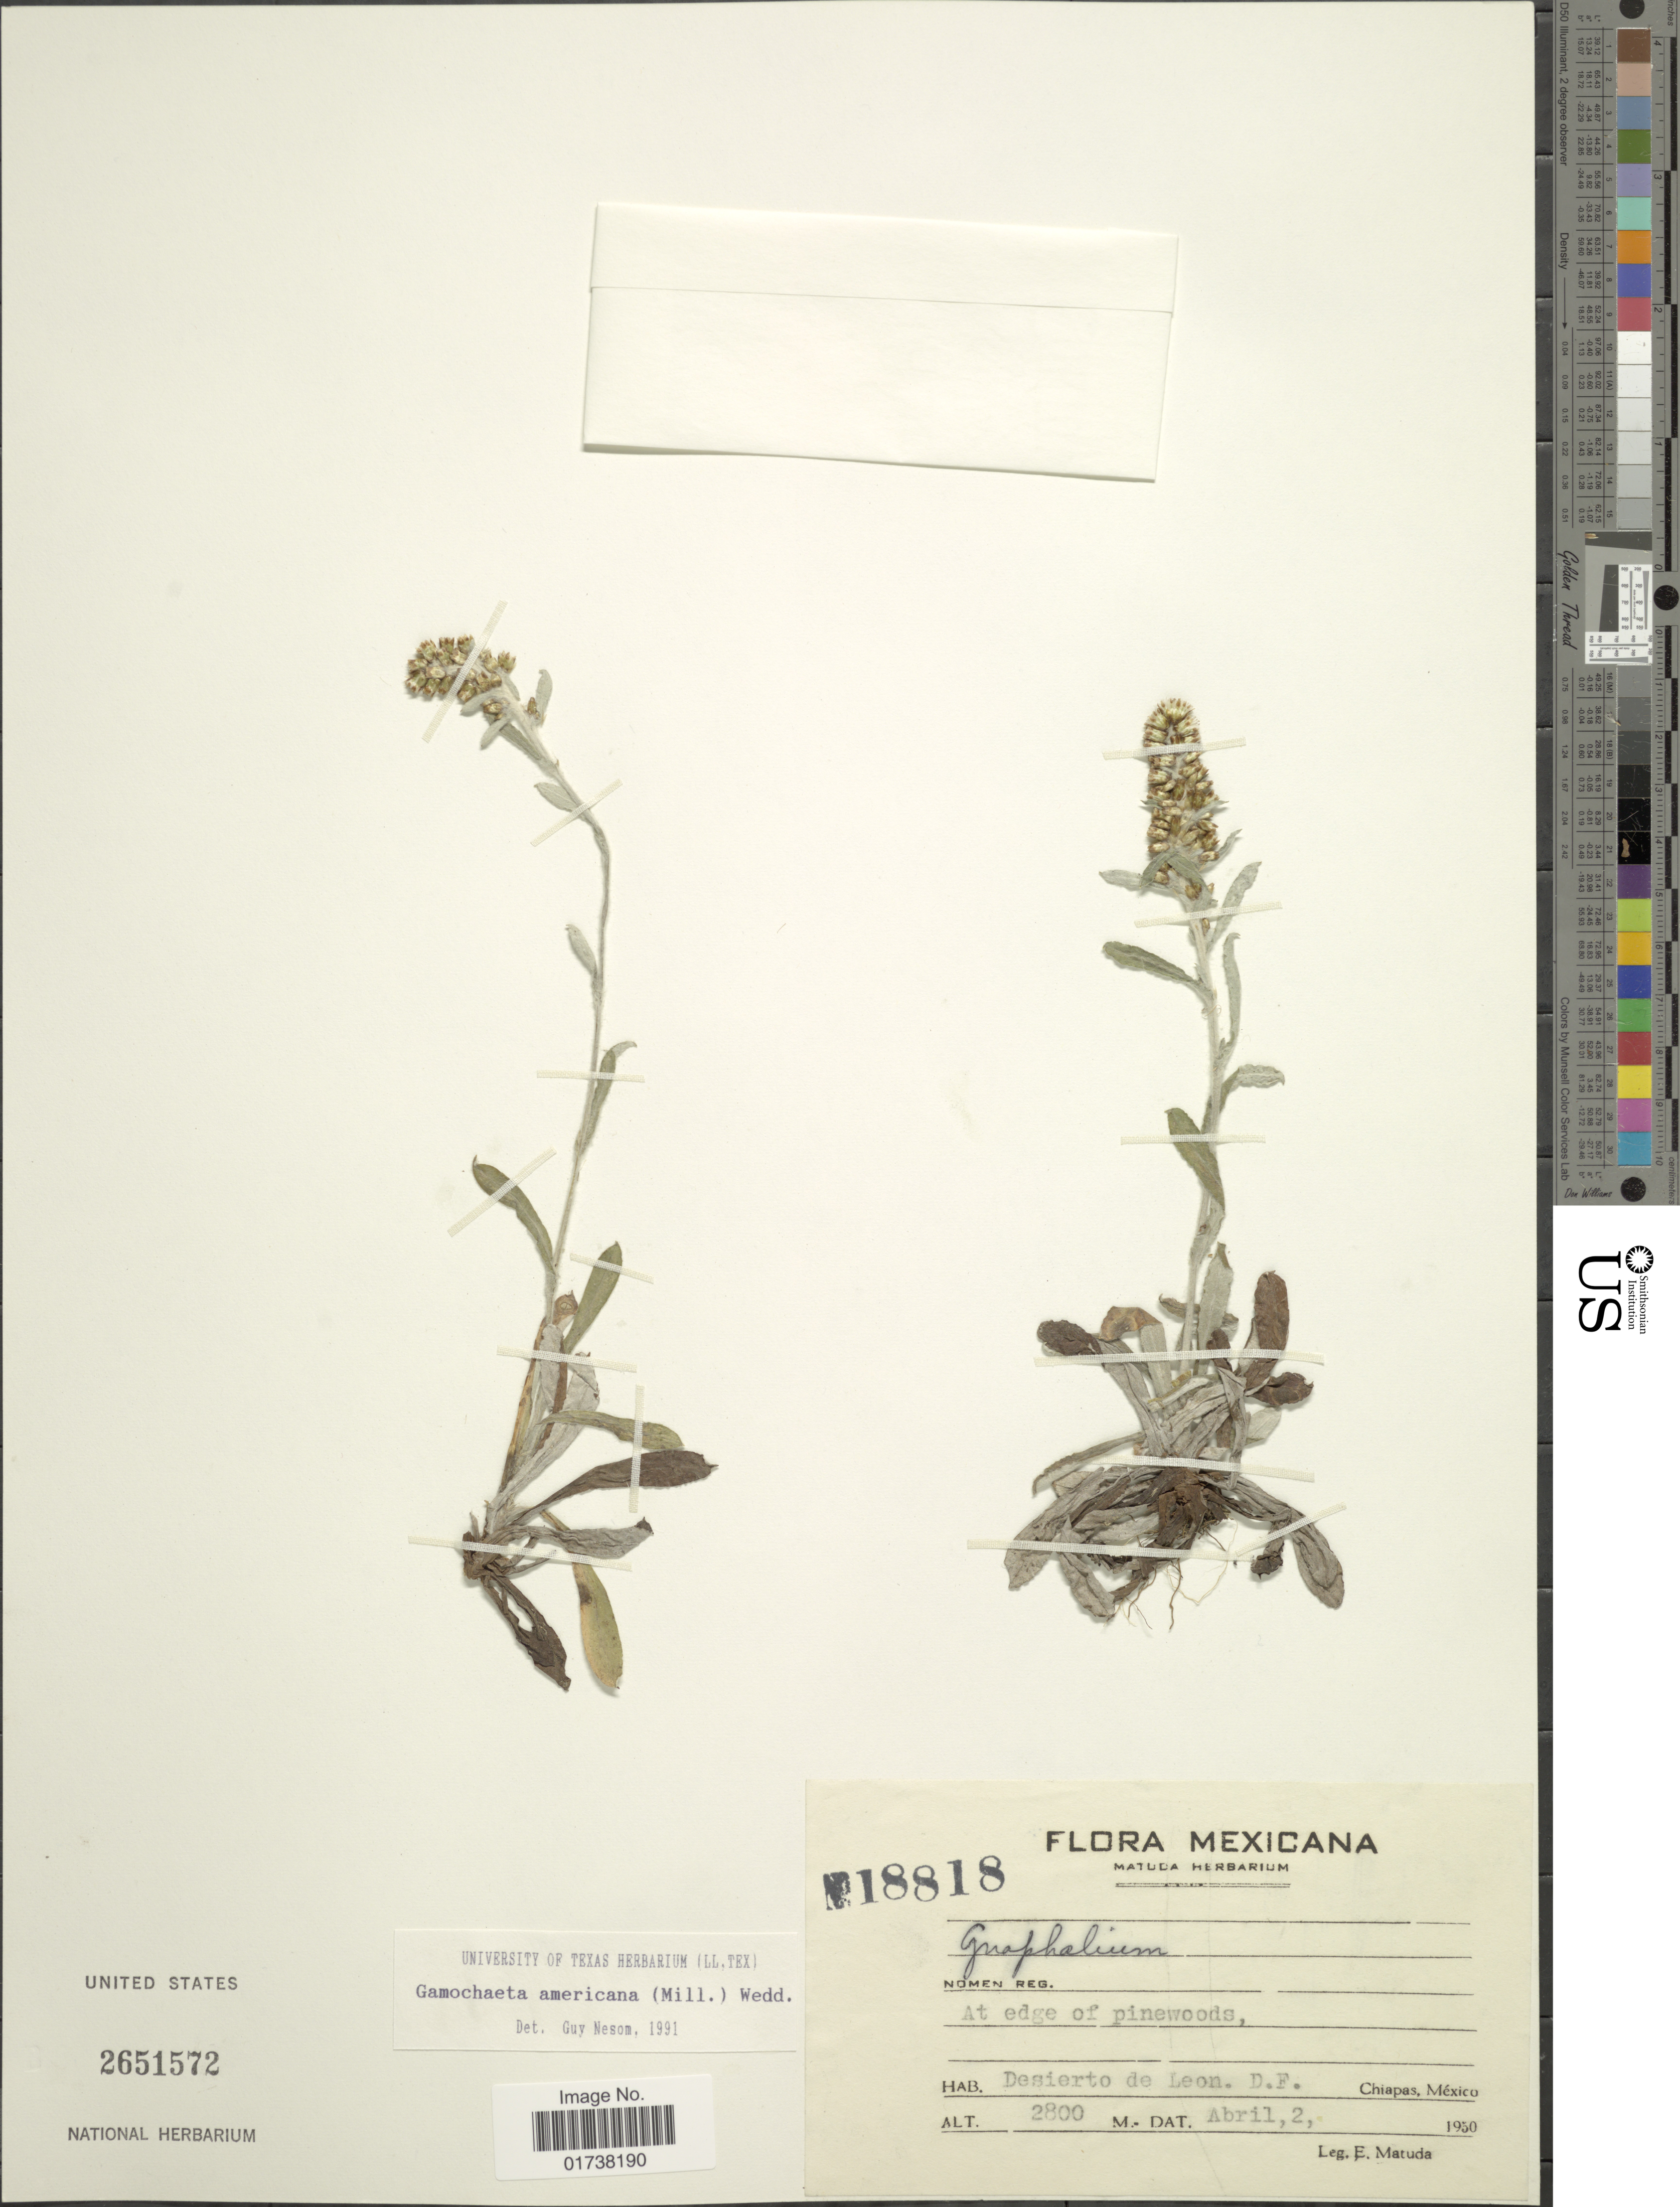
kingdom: Plantae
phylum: Tracheophyta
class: Magnoliopsida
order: Asterales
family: Asteraceae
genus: Gamochaeta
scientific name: Gamochaeta americana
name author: (Mill.) Wedd.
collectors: E. Matuda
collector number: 18818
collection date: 1950-04-02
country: Mexico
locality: Desierto de Leon, D.F., Chiapas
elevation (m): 2800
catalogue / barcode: US 2651572